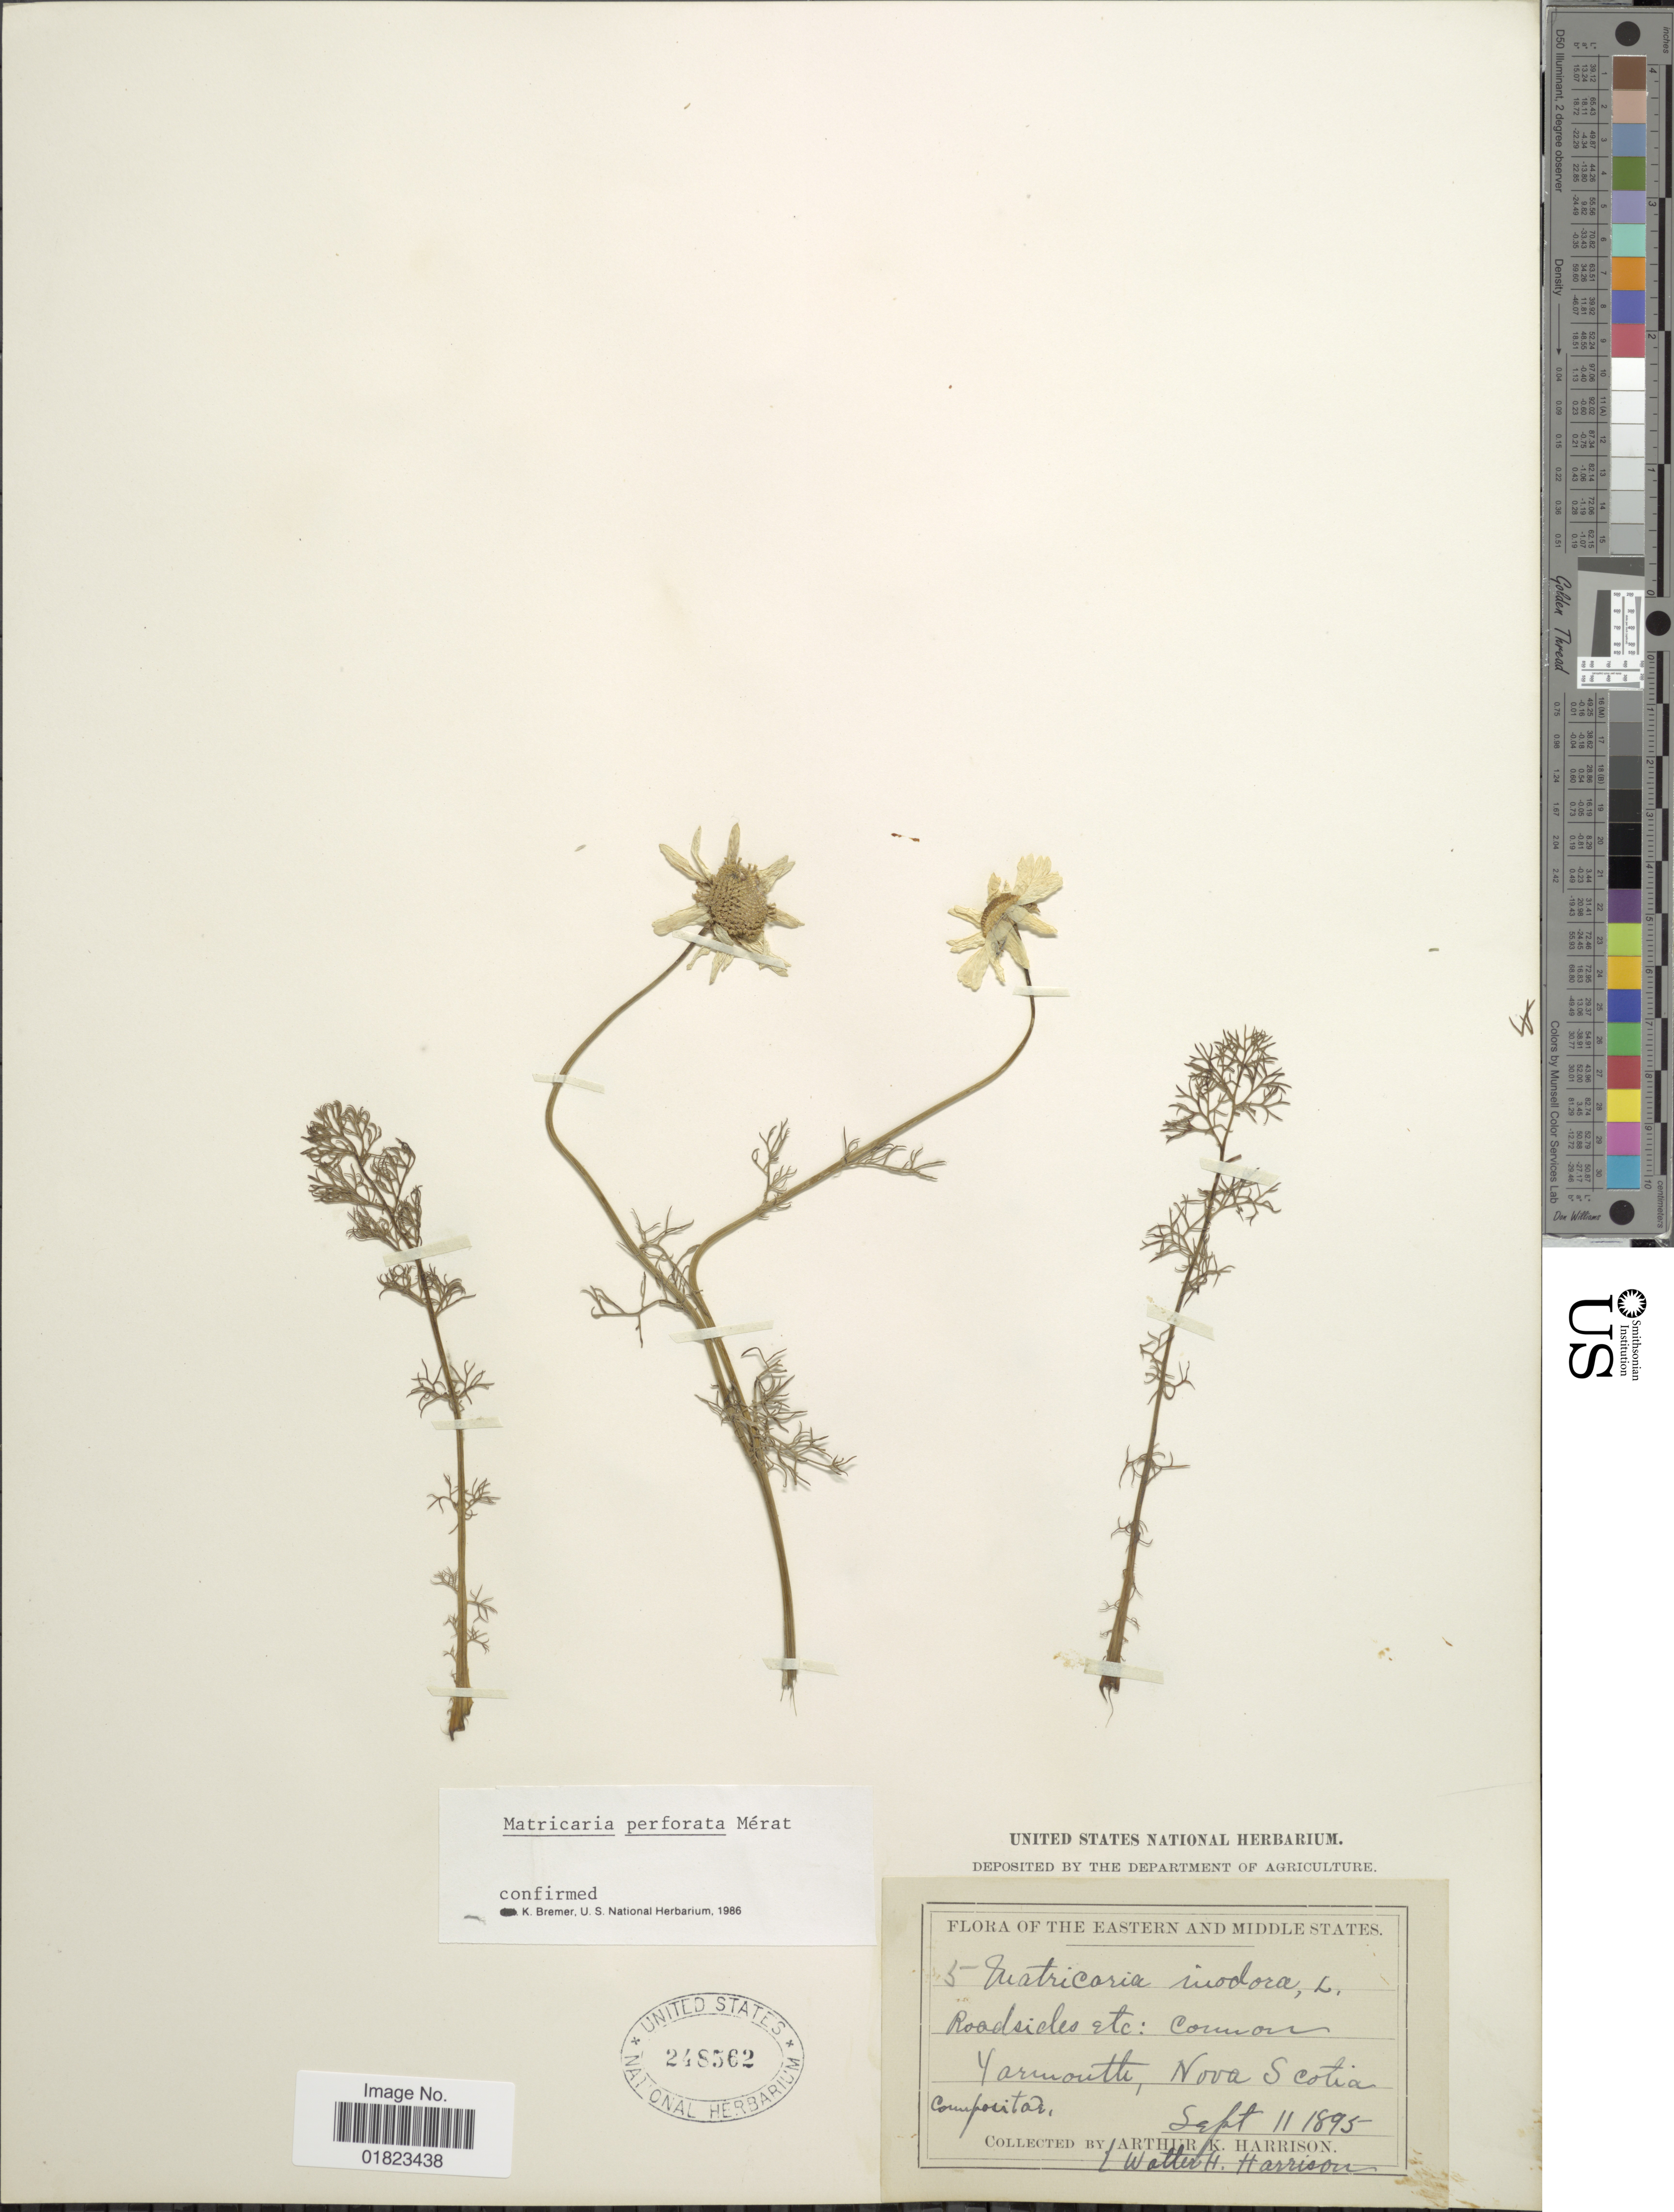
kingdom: Plantae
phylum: Tracheophyta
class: Magnoliopsida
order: Asterales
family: Asteraceae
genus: Tripleurospermum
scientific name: Tripleurospermum perforatum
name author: (Mérat) Laínz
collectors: W. H. Harrison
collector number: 5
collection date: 1895-09-11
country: Canada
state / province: Nova Scotia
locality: Yarmouth, Nova Scotia. Eastern and Middle States,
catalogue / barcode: US 248562